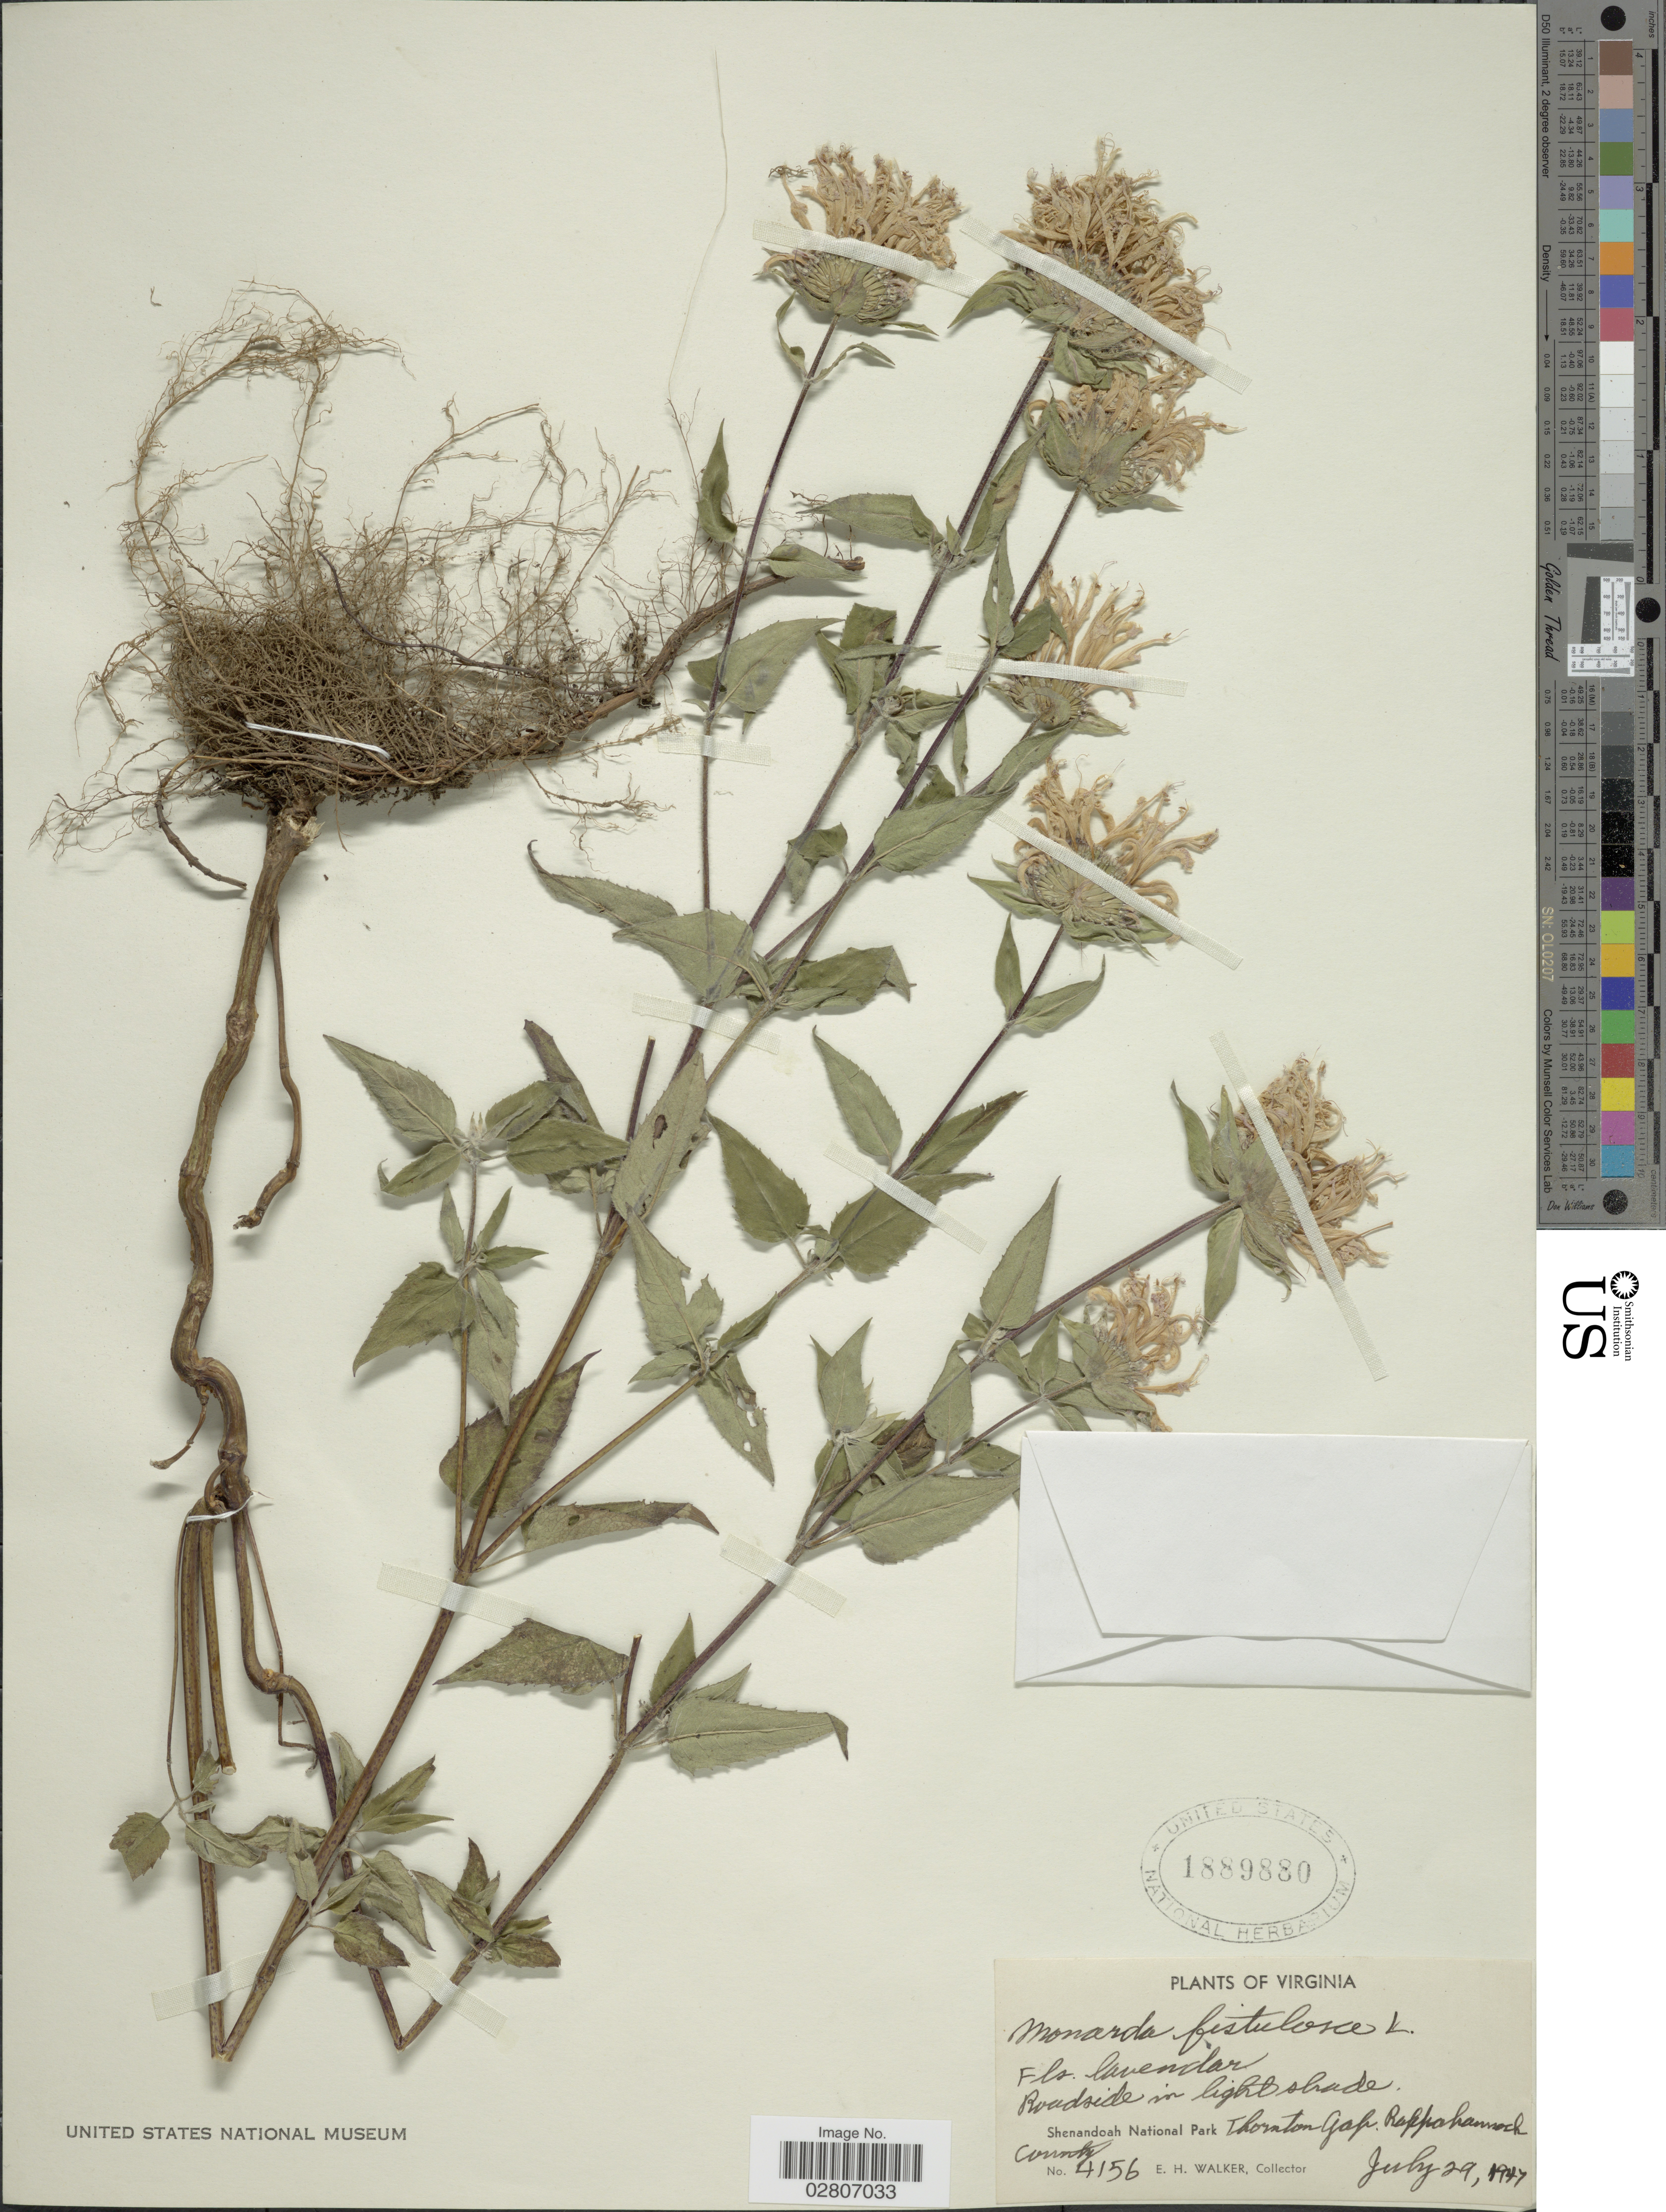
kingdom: Plantae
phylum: Tracheophyta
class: Magnoliopsida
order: Lamiales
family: Lamiaceae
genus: Monarda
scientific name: Monarda fistulosa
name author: L.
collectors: E. H. Walker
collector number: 4156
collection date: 1947-07-29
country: United States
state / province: Virginia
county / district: Rappahannock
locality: Roadside in light shade. Shenandoah National Park, Thornton Gap.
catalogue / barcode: US 1889880